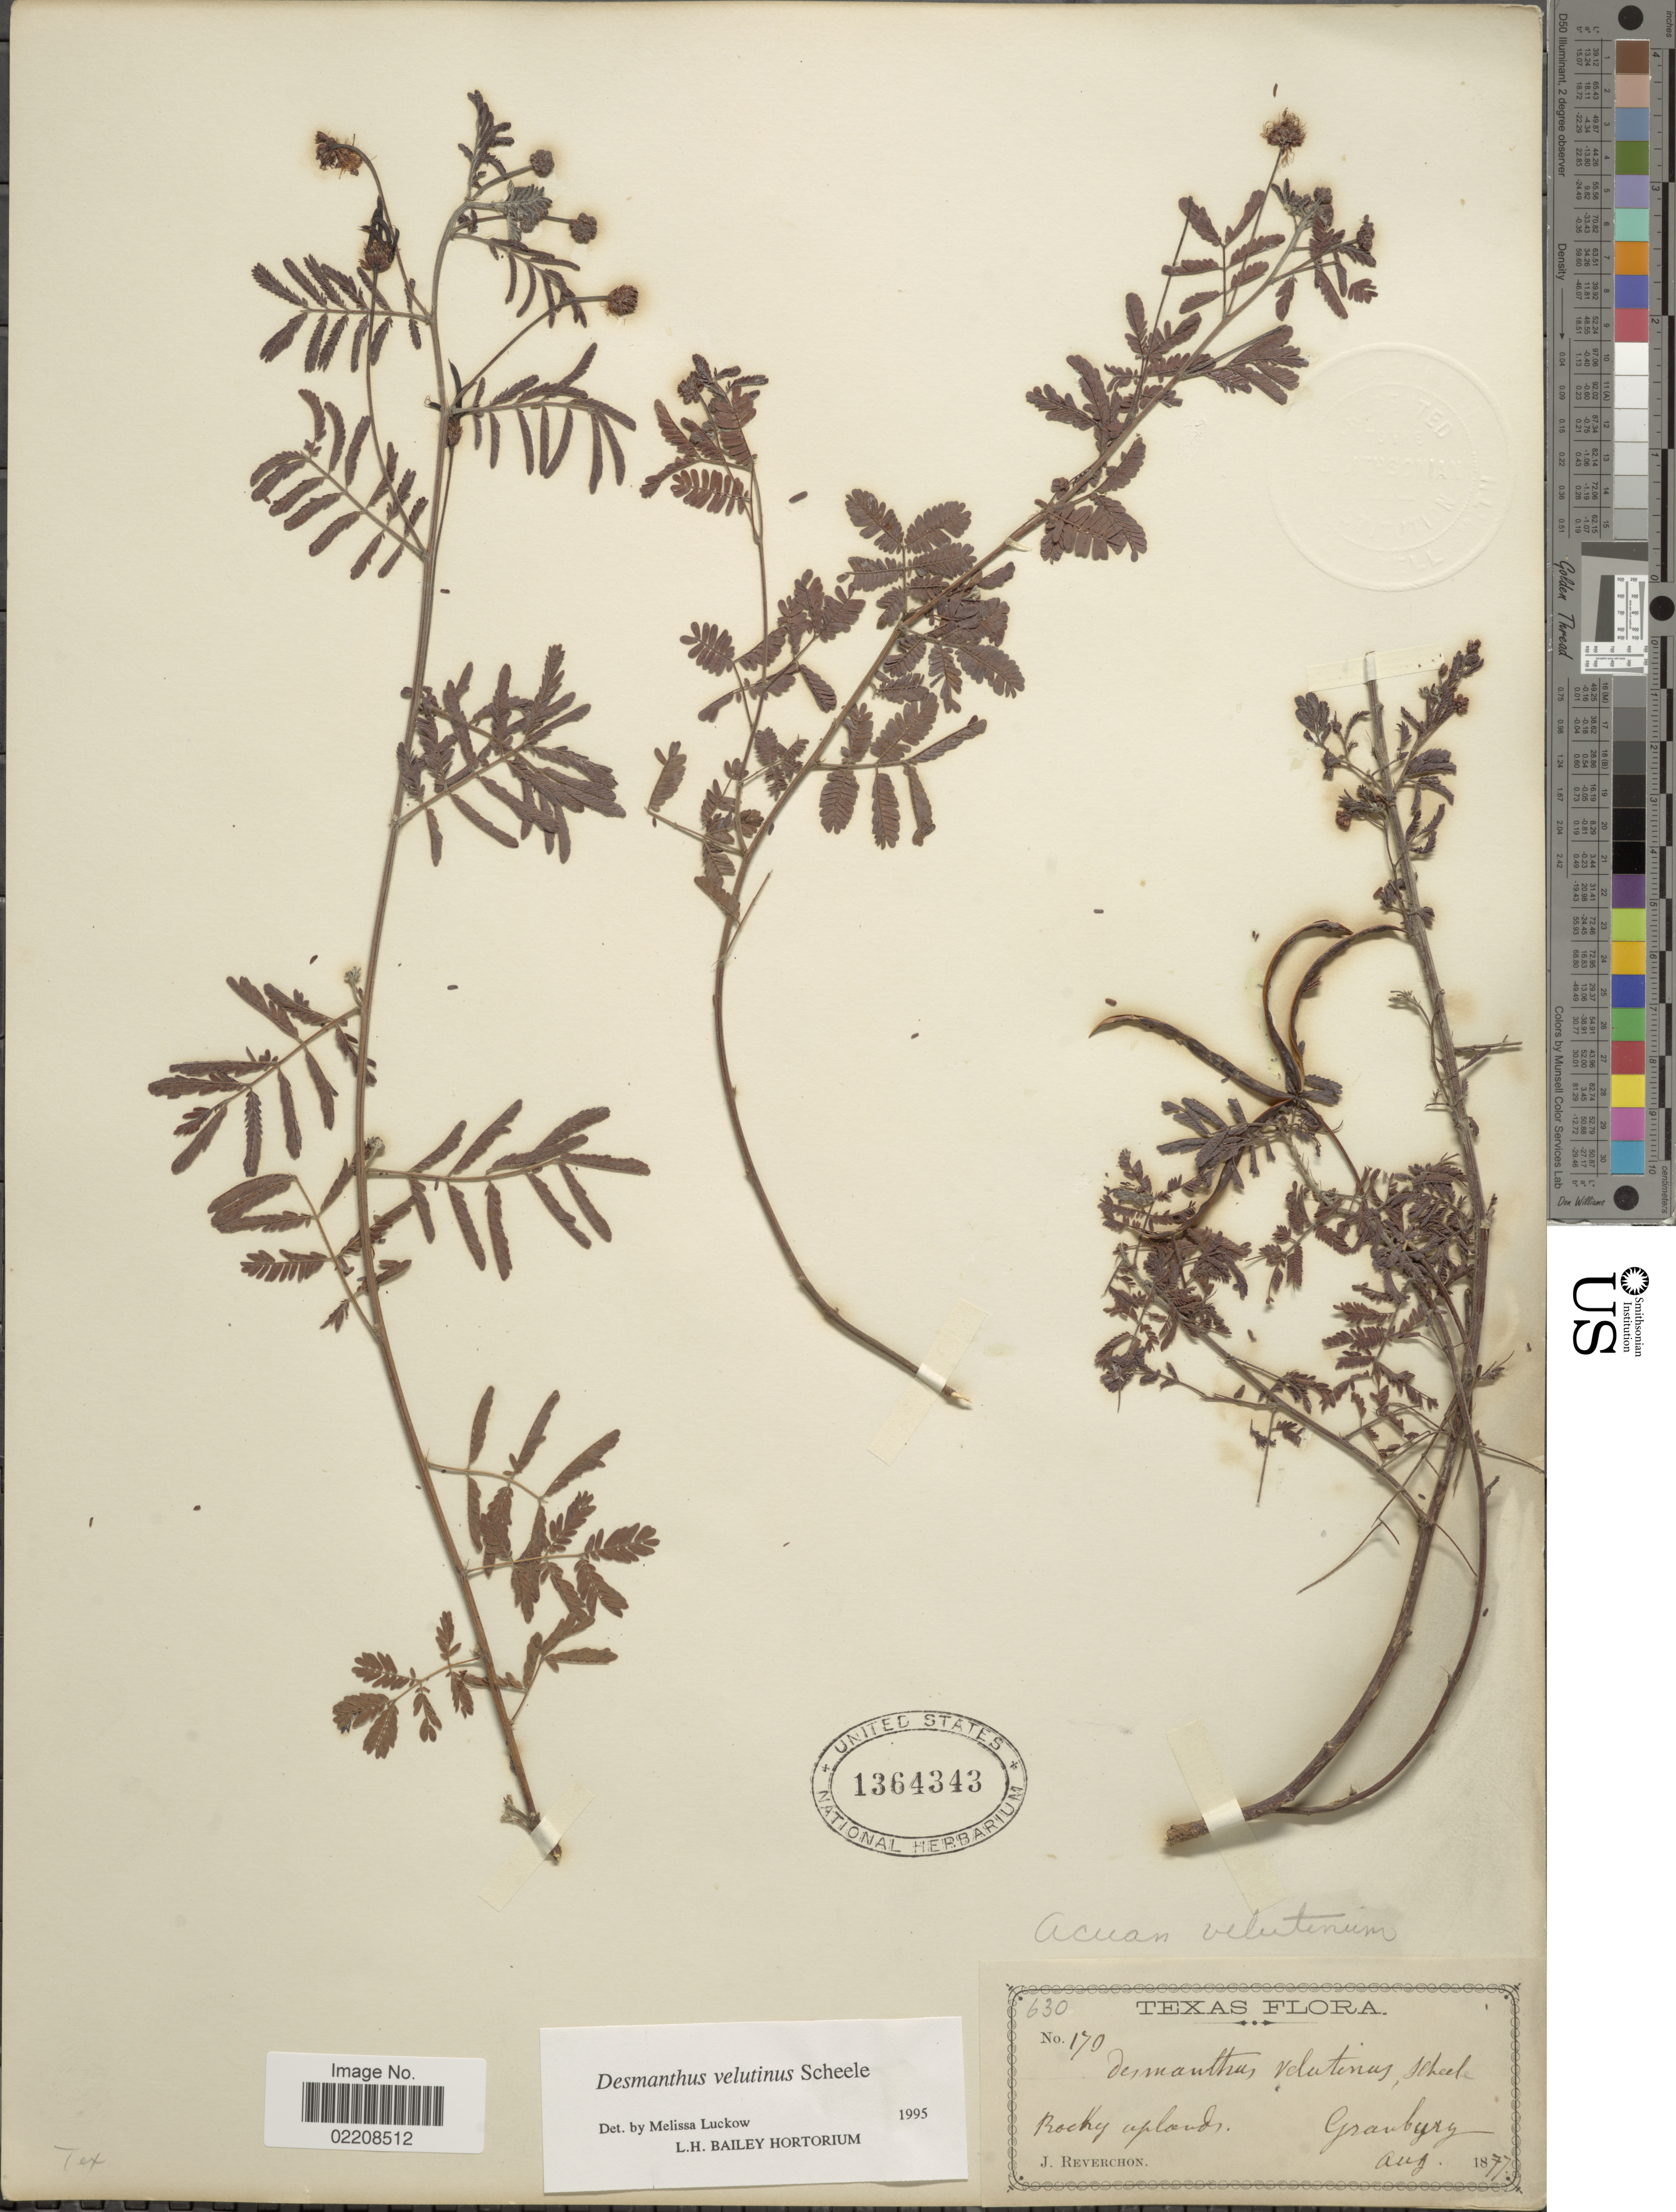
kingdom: Plantae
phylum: Tracheophyta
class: Magnoliopsida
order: Fabales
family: Fabaceae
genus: Desmanthus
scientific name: Desmanthus velutinus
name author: Scheele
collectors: J. Reverchon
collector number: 170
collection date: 1877-08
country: United States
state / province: Texas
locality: Rocky uplands. Graubury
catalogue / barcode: US 1364343